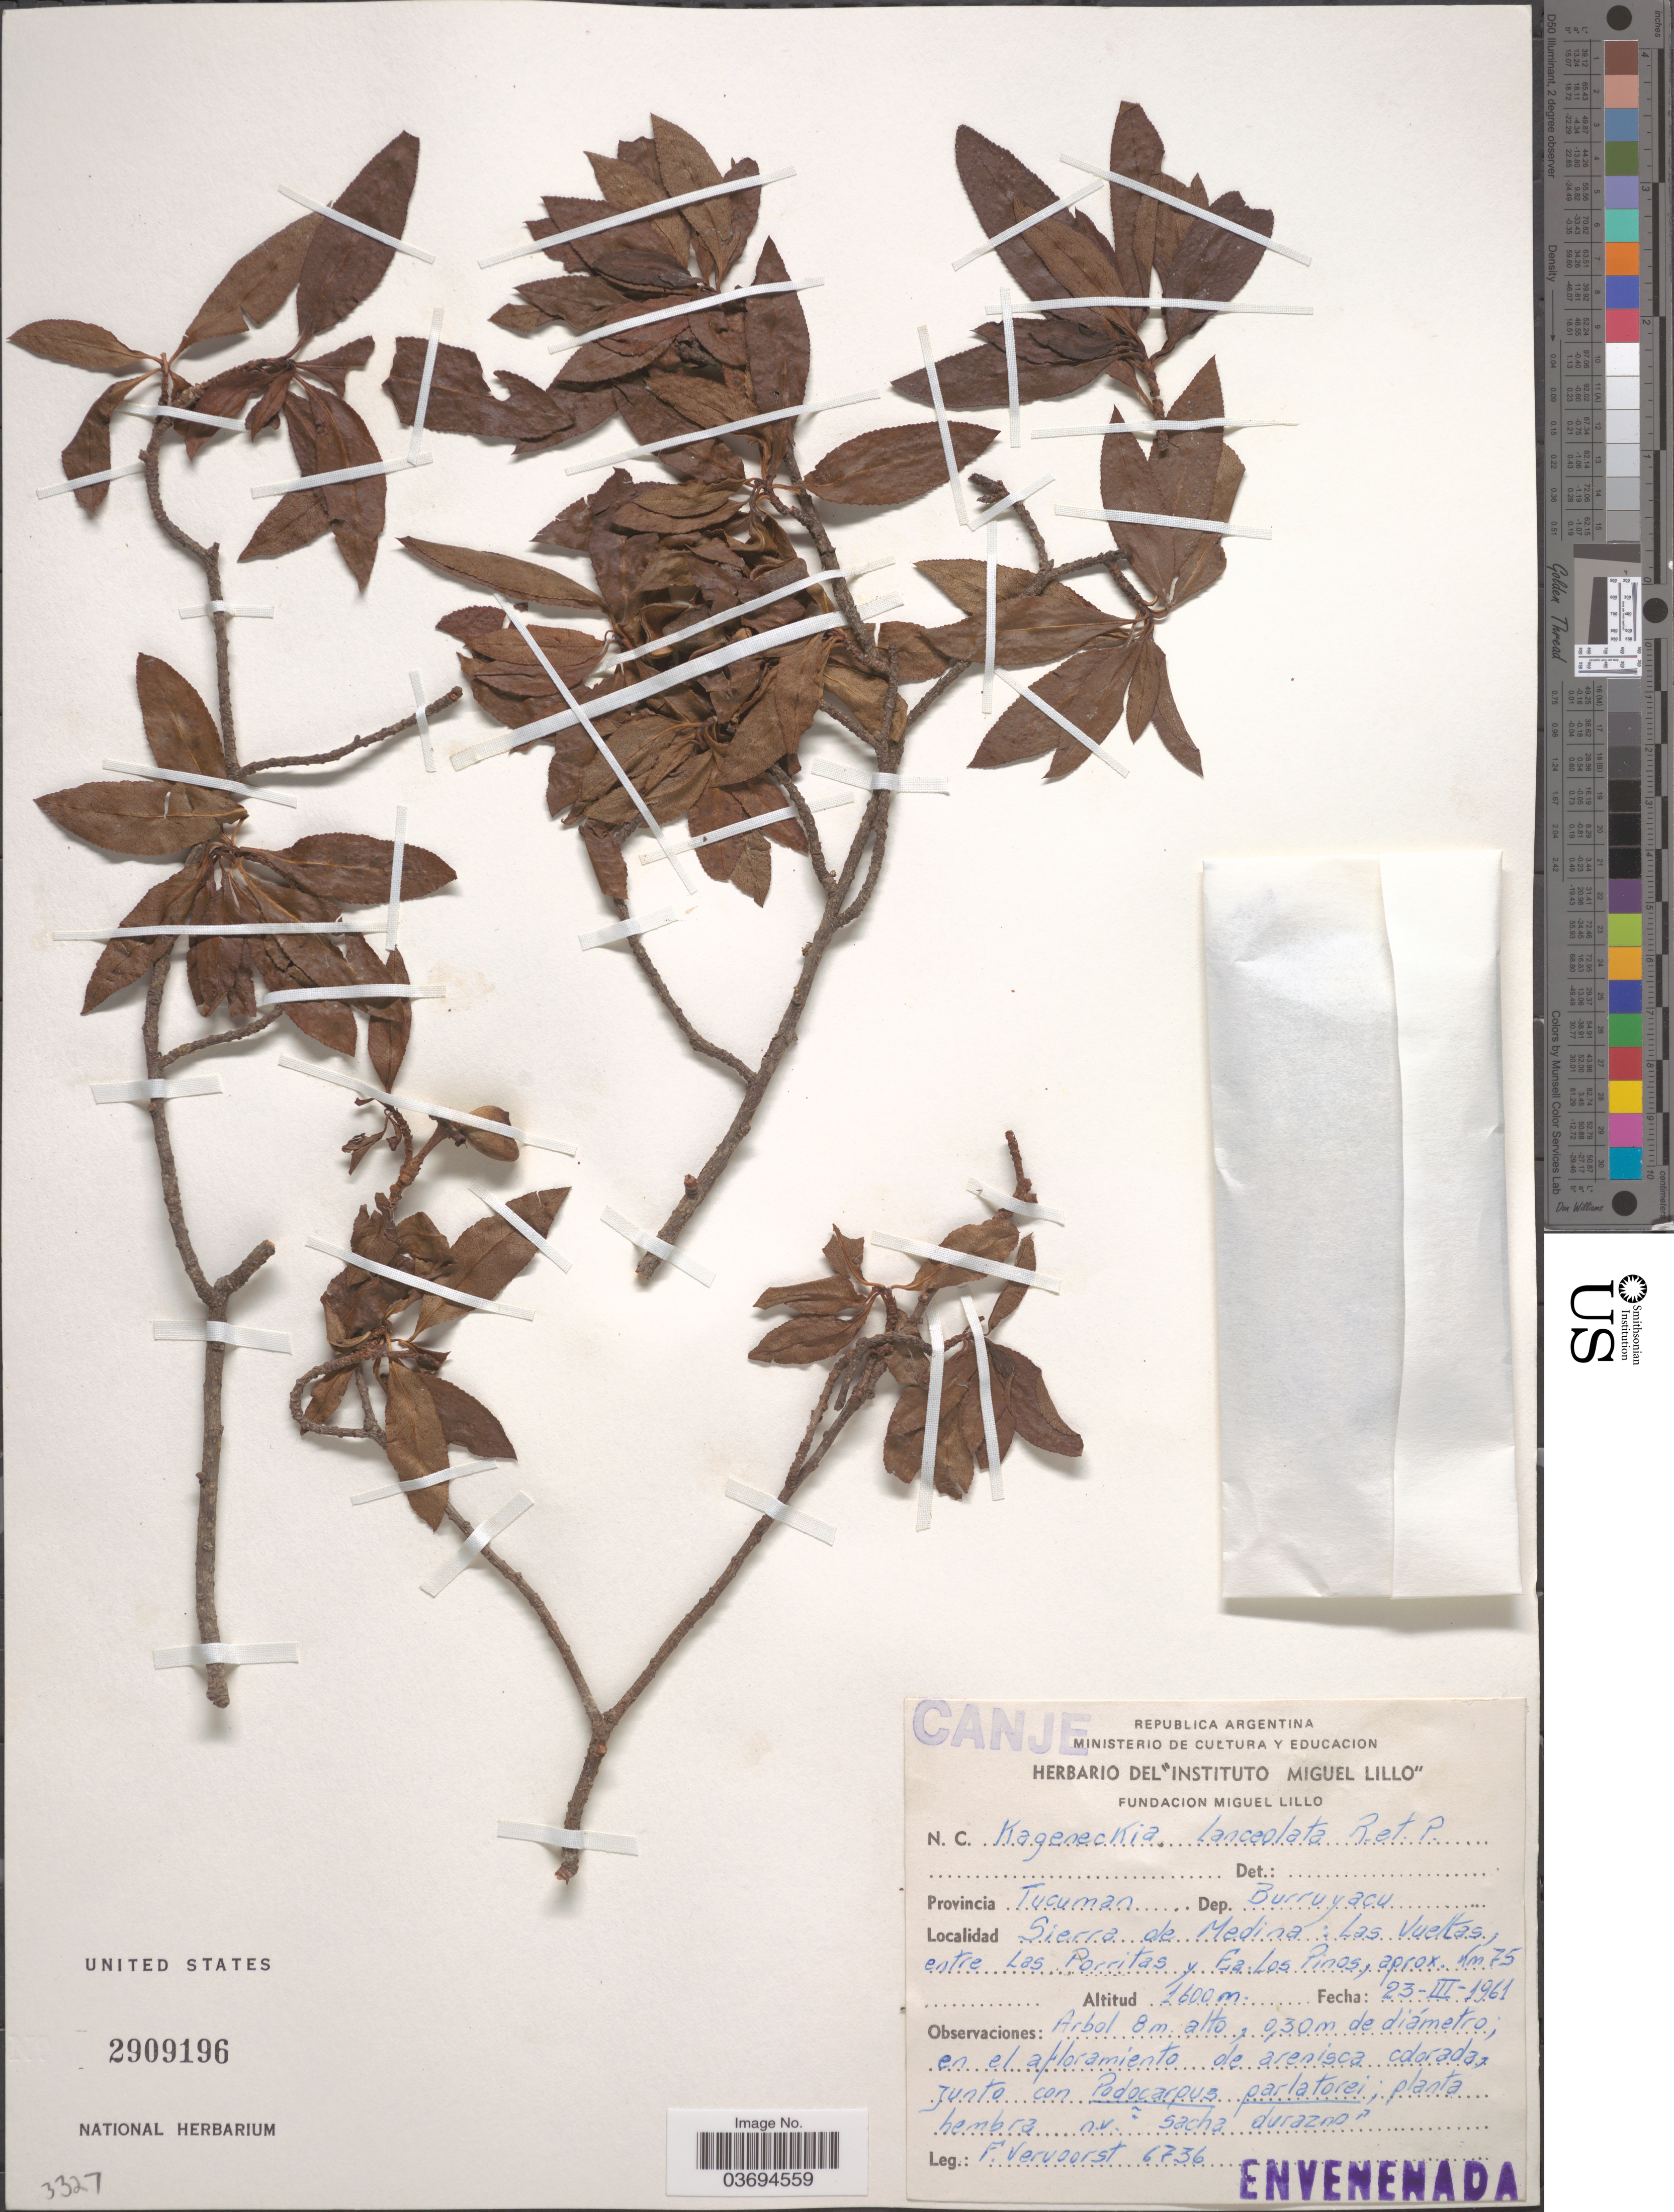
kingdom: Plantae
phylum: Tracheophyta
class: Magnoliopsida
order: Rosales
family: Rosaceae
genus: Kageneckia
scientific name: Kageneckia lanceolata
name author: Ruiz & Pav.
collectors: F. Vervoorst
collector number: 6736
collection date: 1961-03-23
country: Argentina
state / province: Tucumán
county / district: Burruyacú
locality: Sierra de Medina: Las Vueltas, entre Las Porritas y Ea. Los Pinos, aprox. Km 75.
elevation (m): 1600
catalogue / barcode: US 2909196